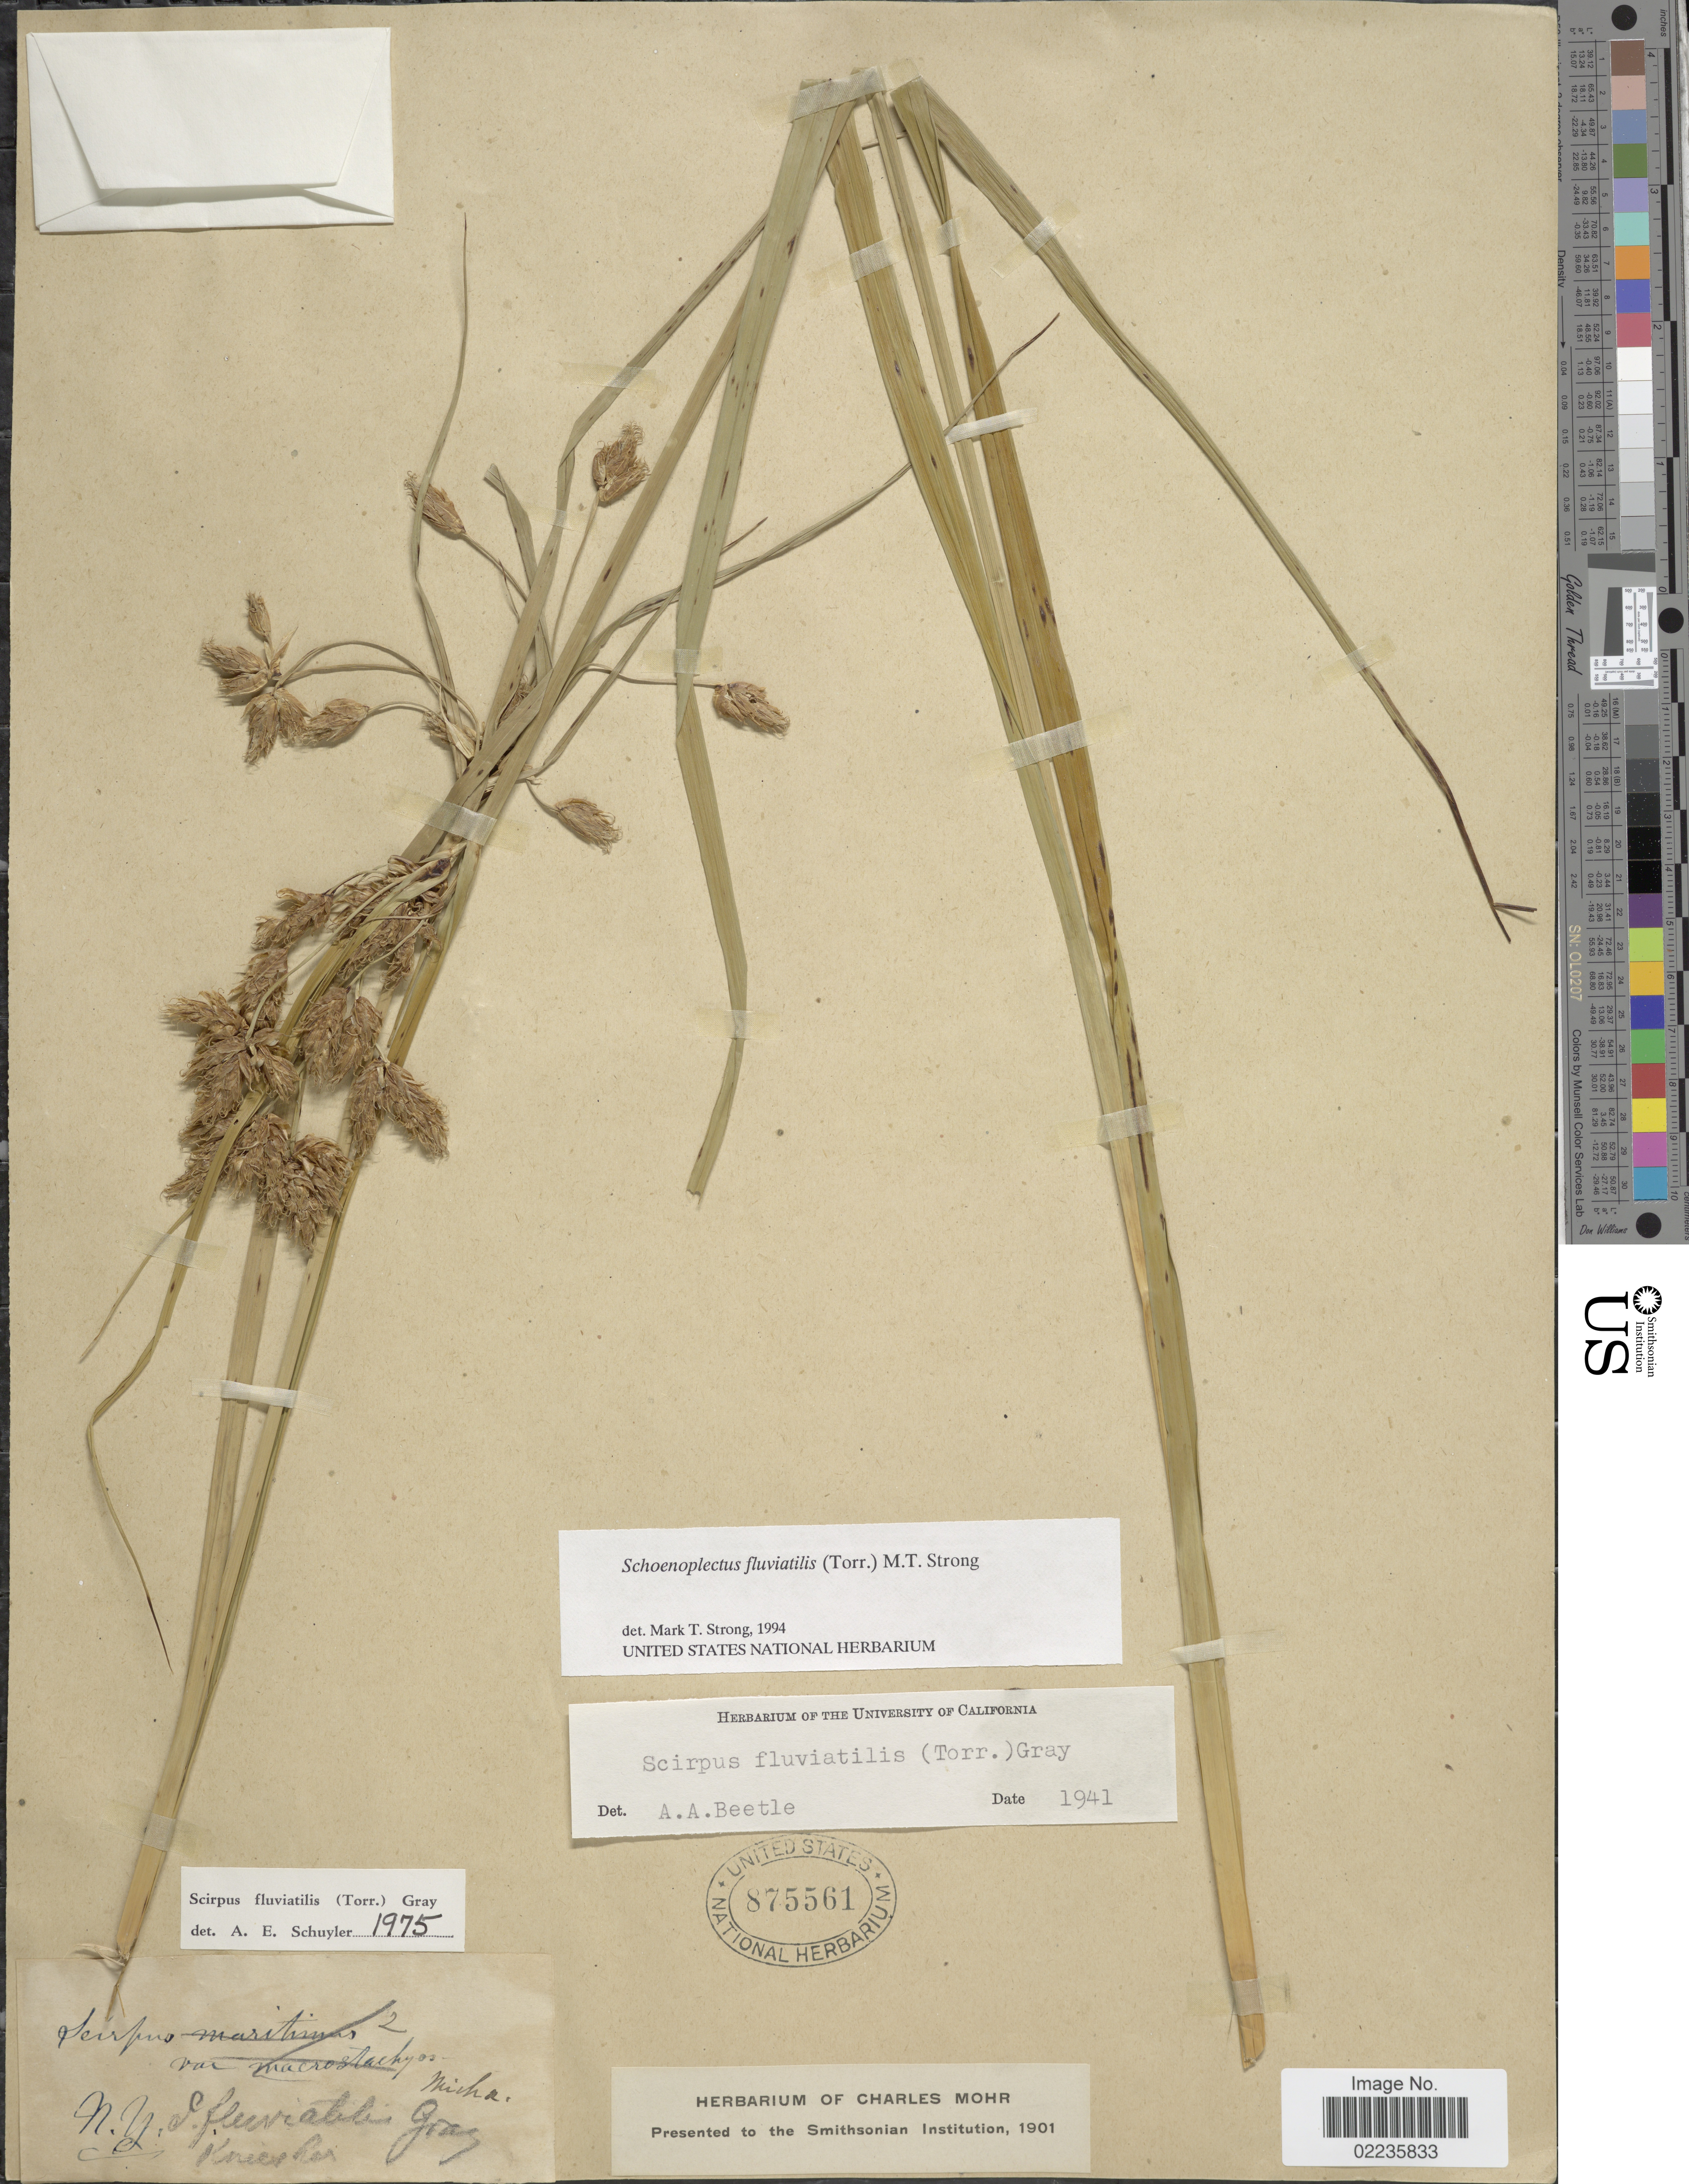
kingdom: Plantae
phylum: Tracheophyta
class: Liliopsida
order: Poales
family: Cyperaceae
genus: Bolboschoenus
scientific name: Bolboschoenus fluviatilis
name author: (Torr.) Soják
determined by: Strong, M. T., (US), Smithsonian Institution - National Museum of Natural History (UNITED STATES)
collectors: Kneucker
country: United States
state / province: New York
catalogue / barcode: US 875561